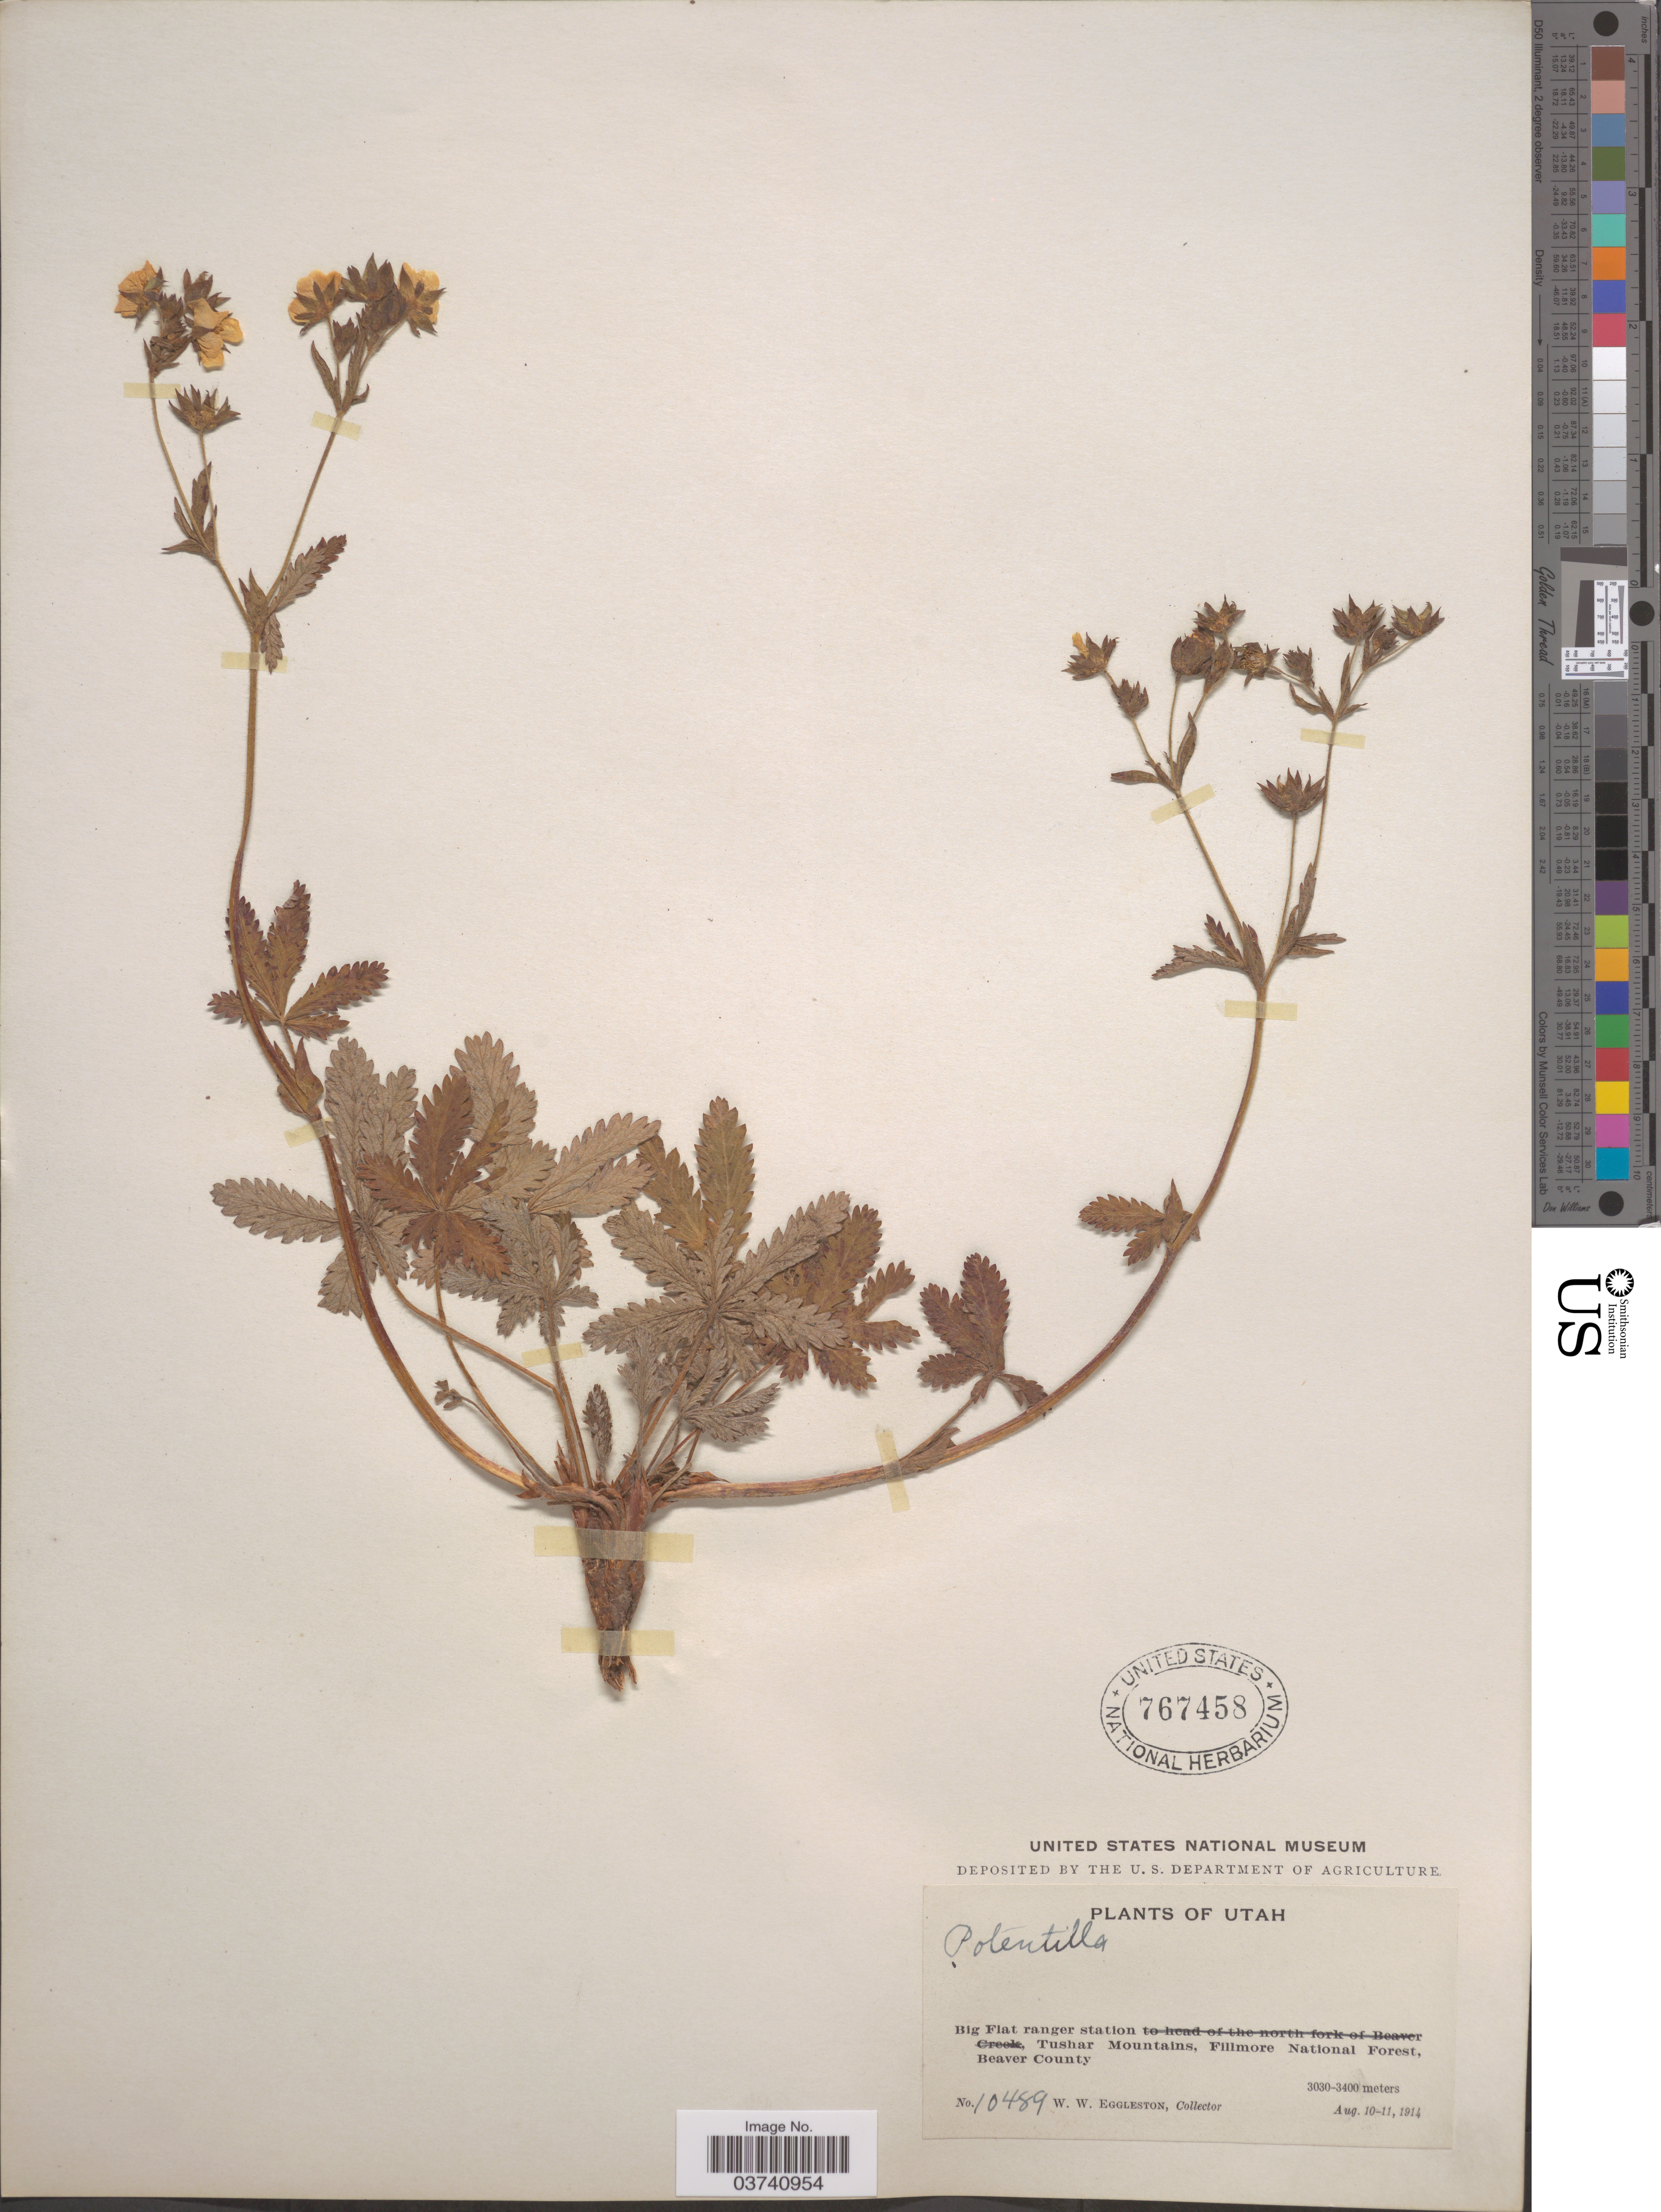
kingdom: Plantae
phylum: Tracheophyta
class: Magnoliopsida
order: Rosales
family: Rosaceae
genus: Potentilla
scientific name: Potentilla sp.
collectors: W. W. Eggleston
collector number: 10489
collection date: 1914-08-10/1914-08-11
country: United States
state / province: Utah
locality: Big Flat ranger station, Tushar Mountains, Fillmore National Forest, Beaver County.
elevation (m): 3030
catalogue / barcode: US 767458